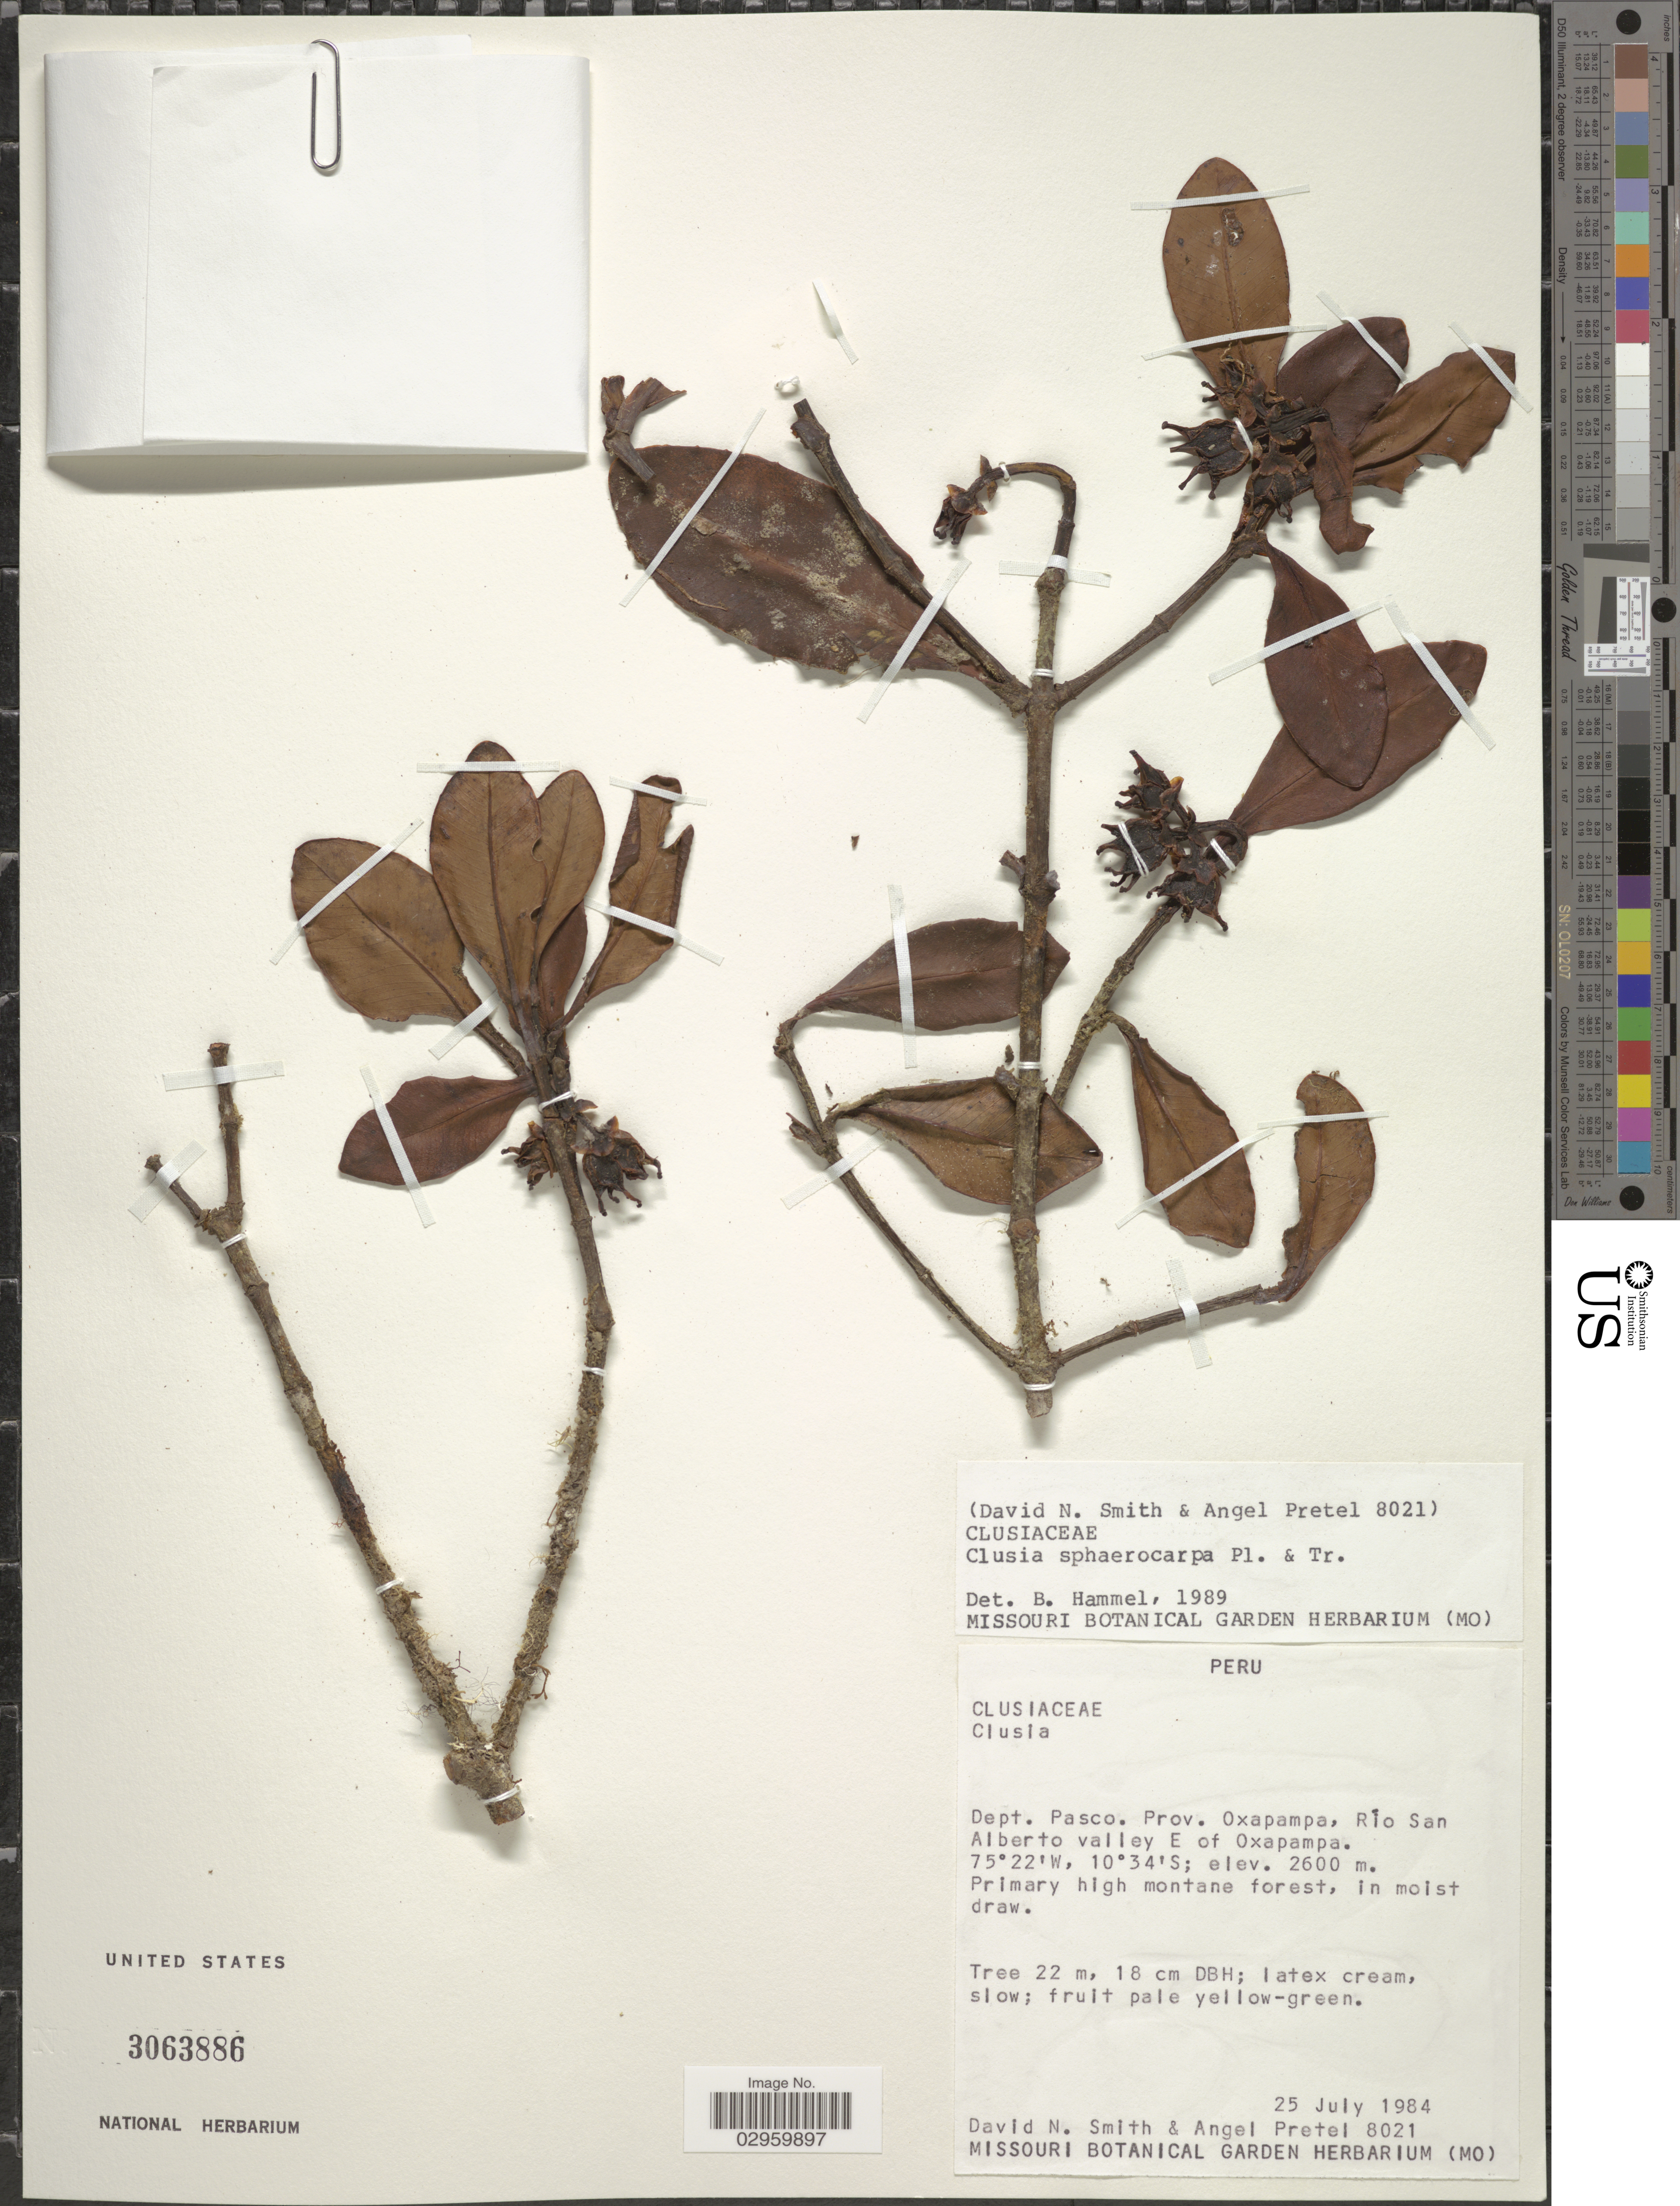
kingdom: Plantae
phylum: Tracheophyta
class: Magnoliopsida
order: Malpighiales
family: Clusiaceae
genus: Clusia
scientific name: Clusia sphaerocarpa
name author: Planch. & Triana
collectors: D. Smith & A. Pretel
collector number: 8021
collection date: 1984-07-25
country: Peru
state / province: Pasco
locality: Dept. Pasco. Prov. Oxapampa, Río San Alberto valley E of Oxapampa.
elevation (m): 2600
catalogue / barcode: US 3063886